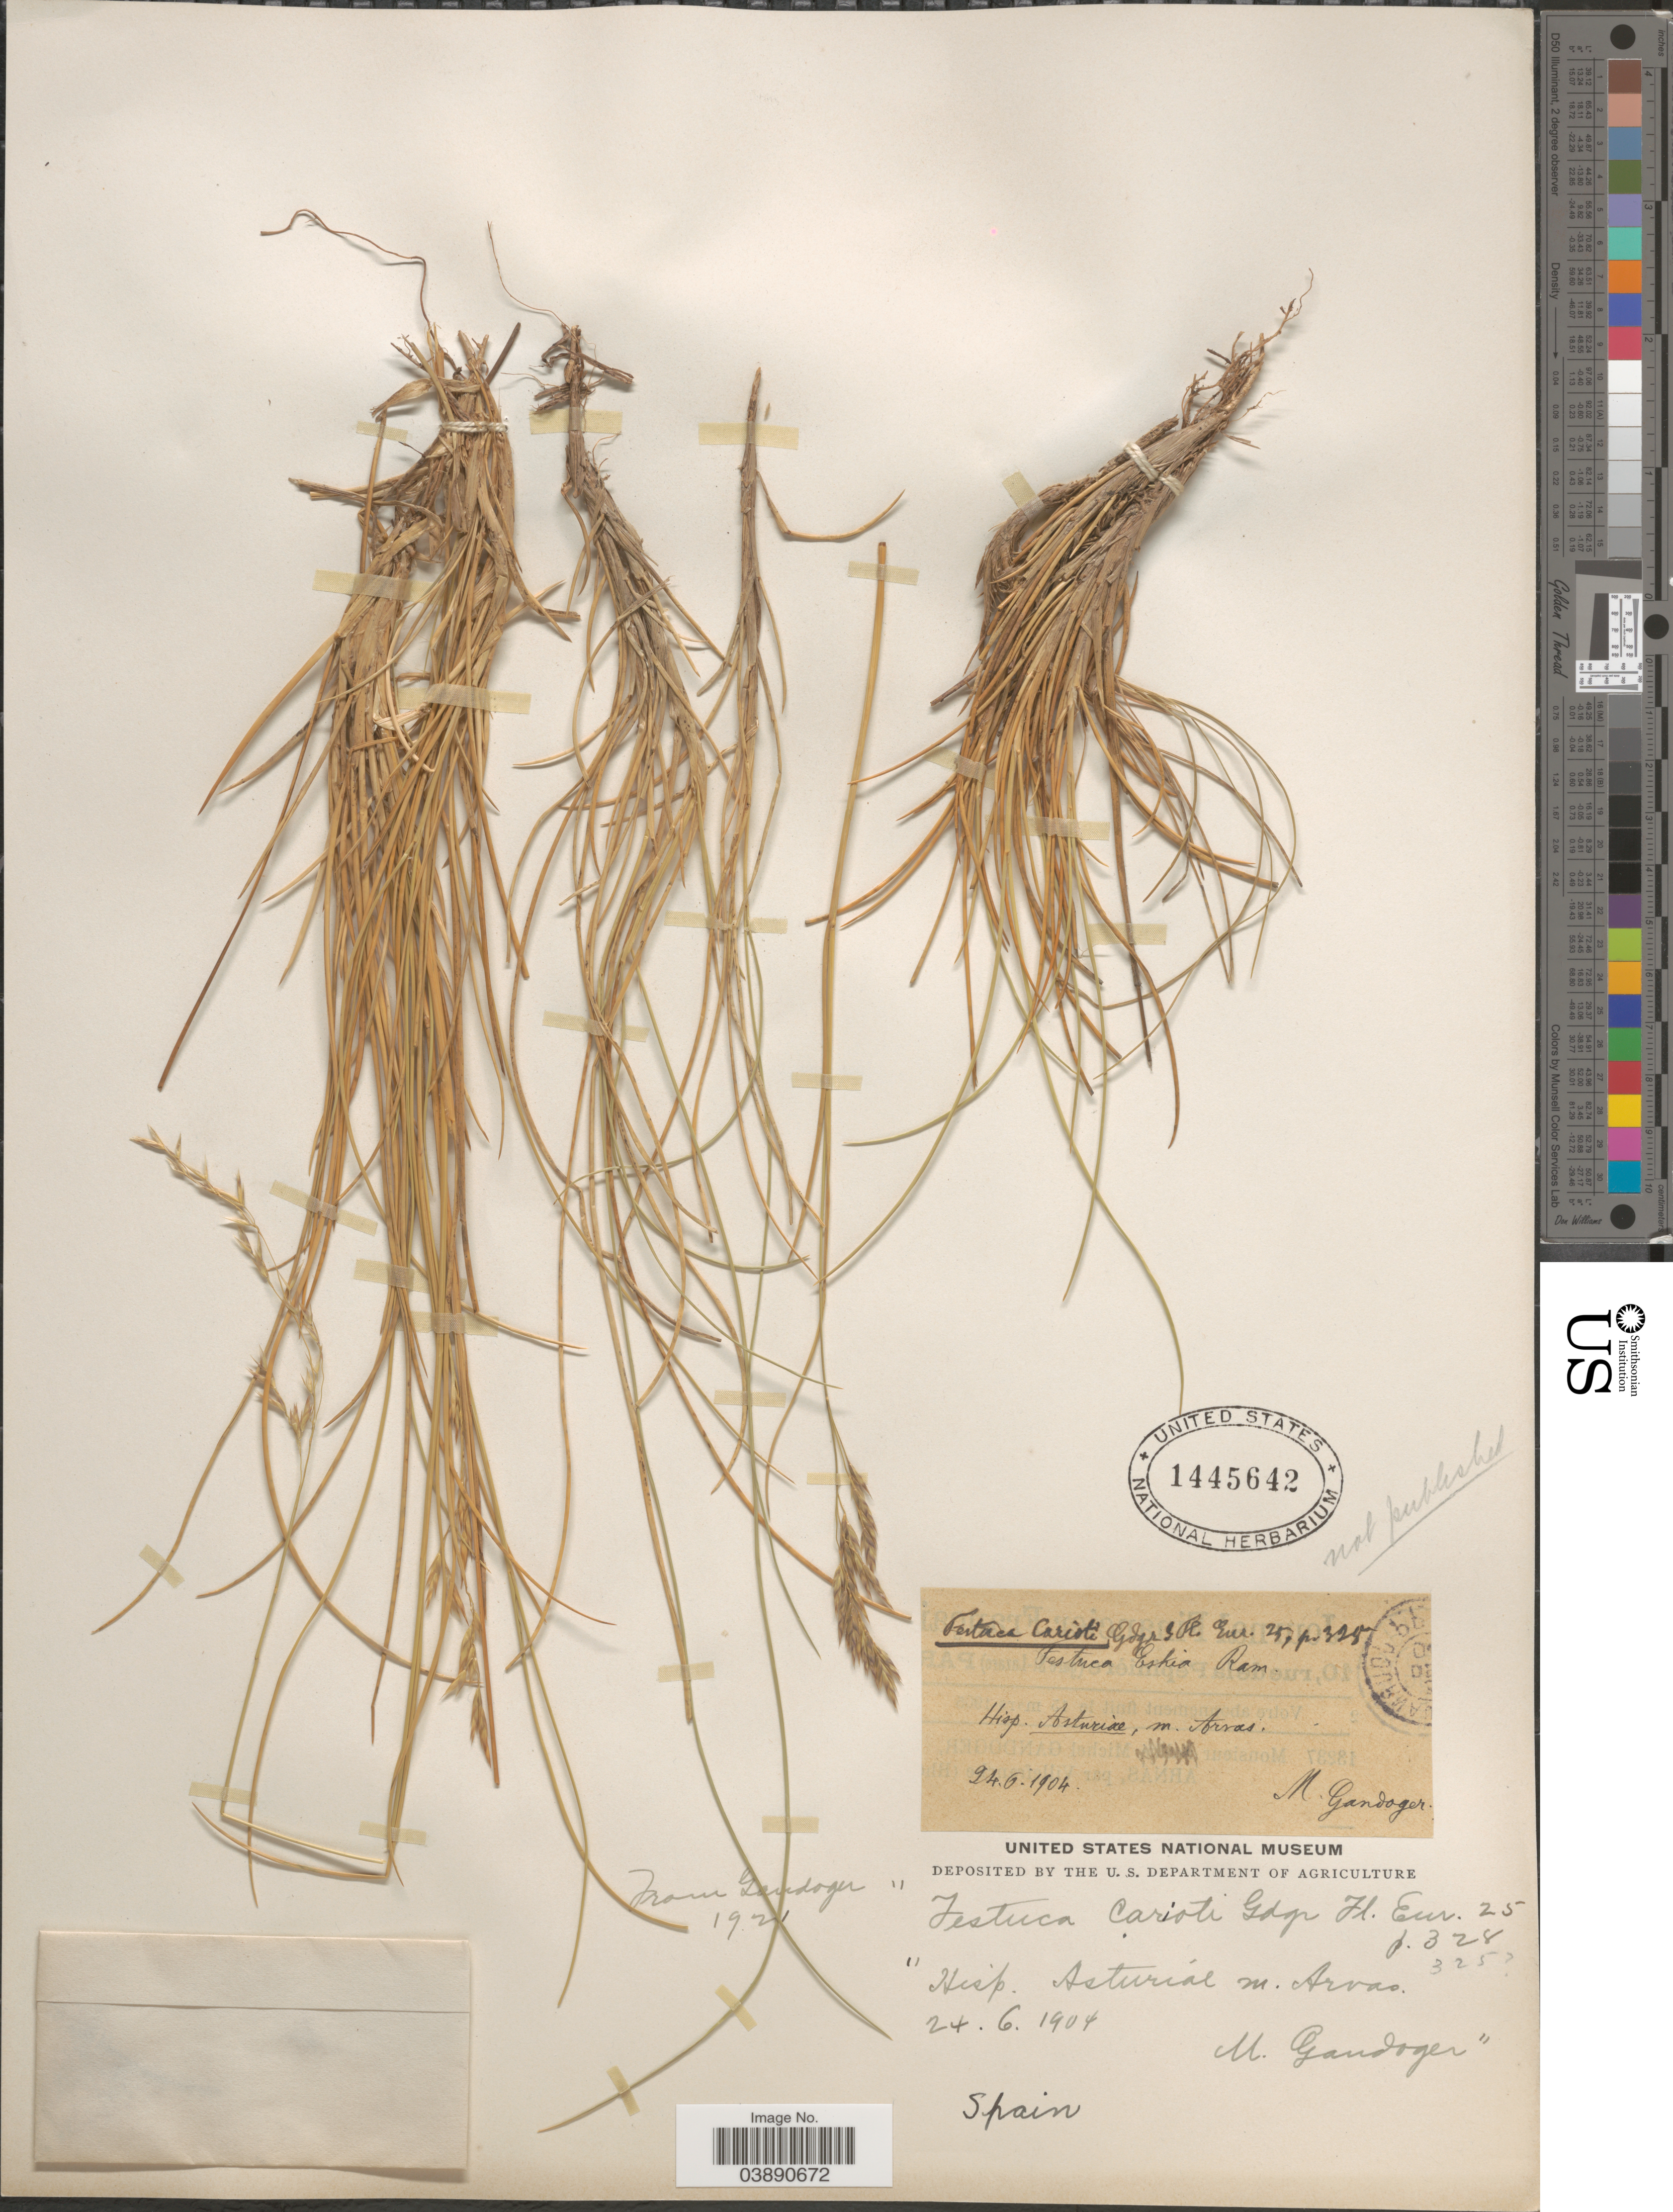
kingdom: Plantae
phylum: Tracheophyta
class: Liliopsida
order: Poales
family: Poaceae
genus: Festuca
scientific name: Festuca sp.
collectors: M. Gandoger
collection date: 1904-06-24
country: Spain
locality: Hisp. Asturiae m. Arvas.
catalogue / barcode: US 1445642